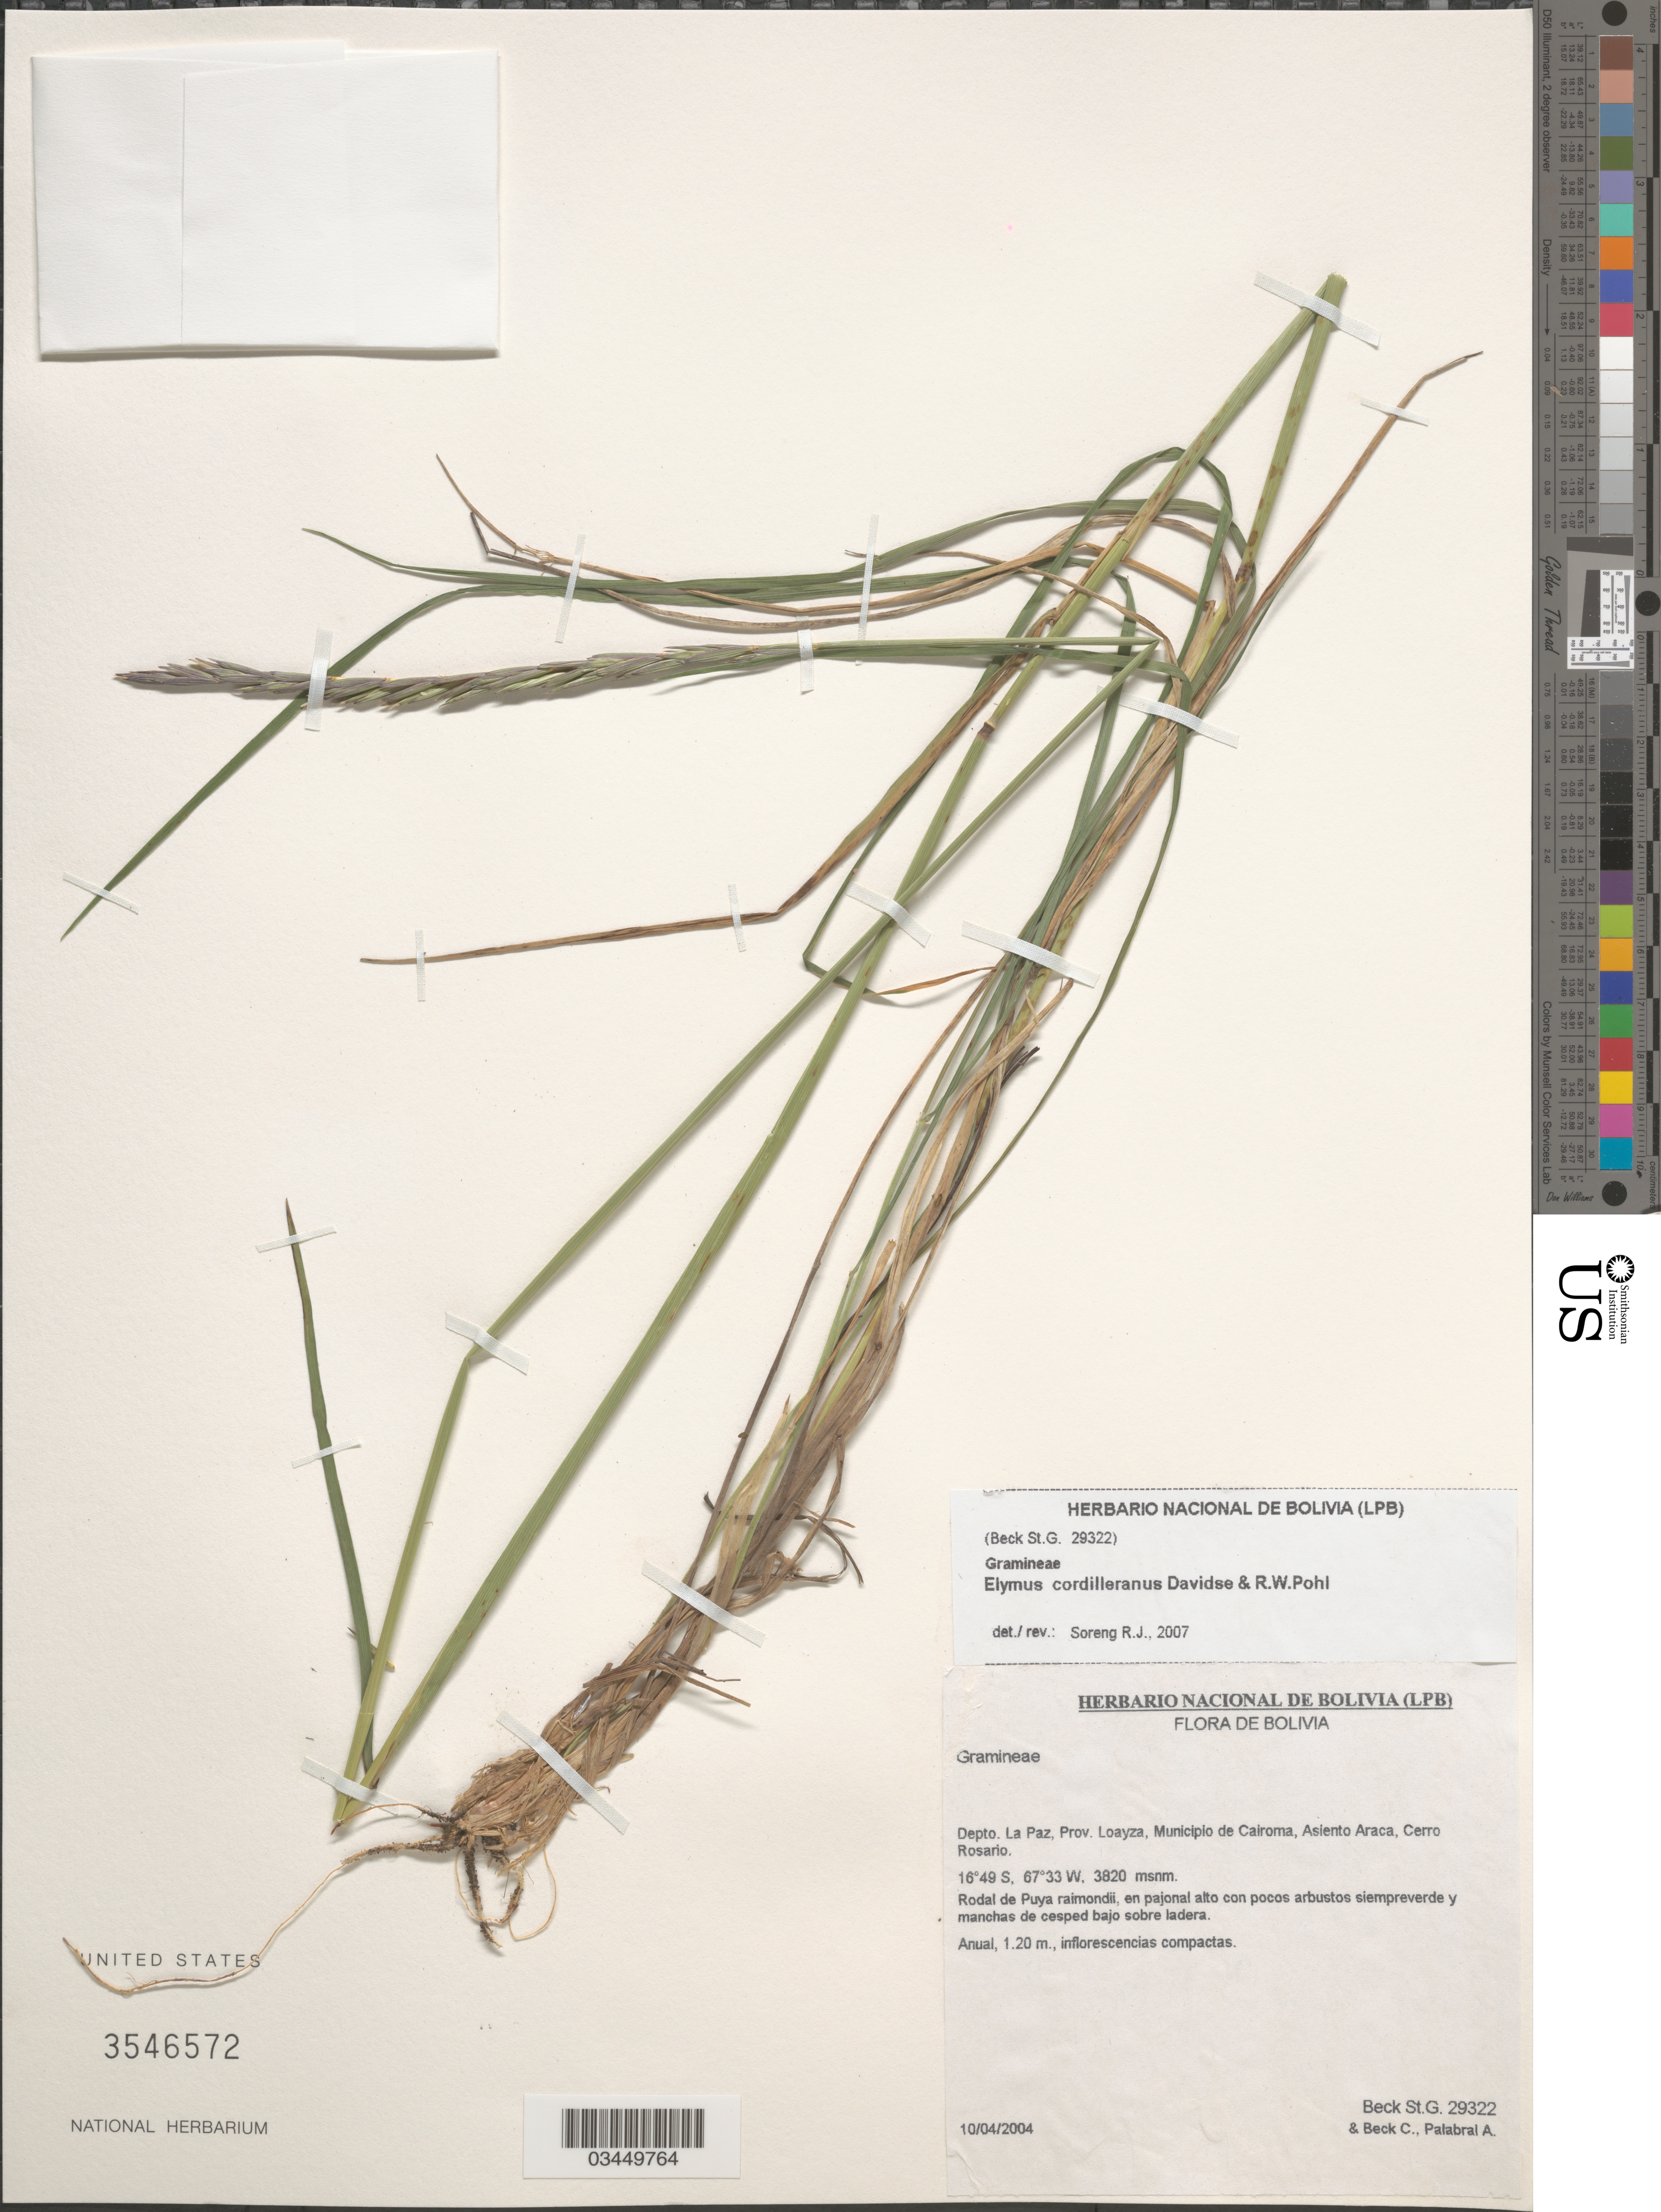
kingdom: Plantae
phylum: Tracheophyta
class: Liliopsida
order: Poales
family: Poaceae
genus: Elymus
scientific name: Elymus cordilleranus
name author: Davidse & R.W. Pohl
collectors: S. G. Beck, C. K. Beck & A. Palabral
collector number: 29322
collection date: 2004-04-10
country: Bolivia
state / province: La Paz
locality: Depto. La Paz, Prov. Loayza, Municipio de Cairoma, Asiento Araca, Cerro Rosario.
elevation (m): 3820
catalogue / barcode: US 3546572